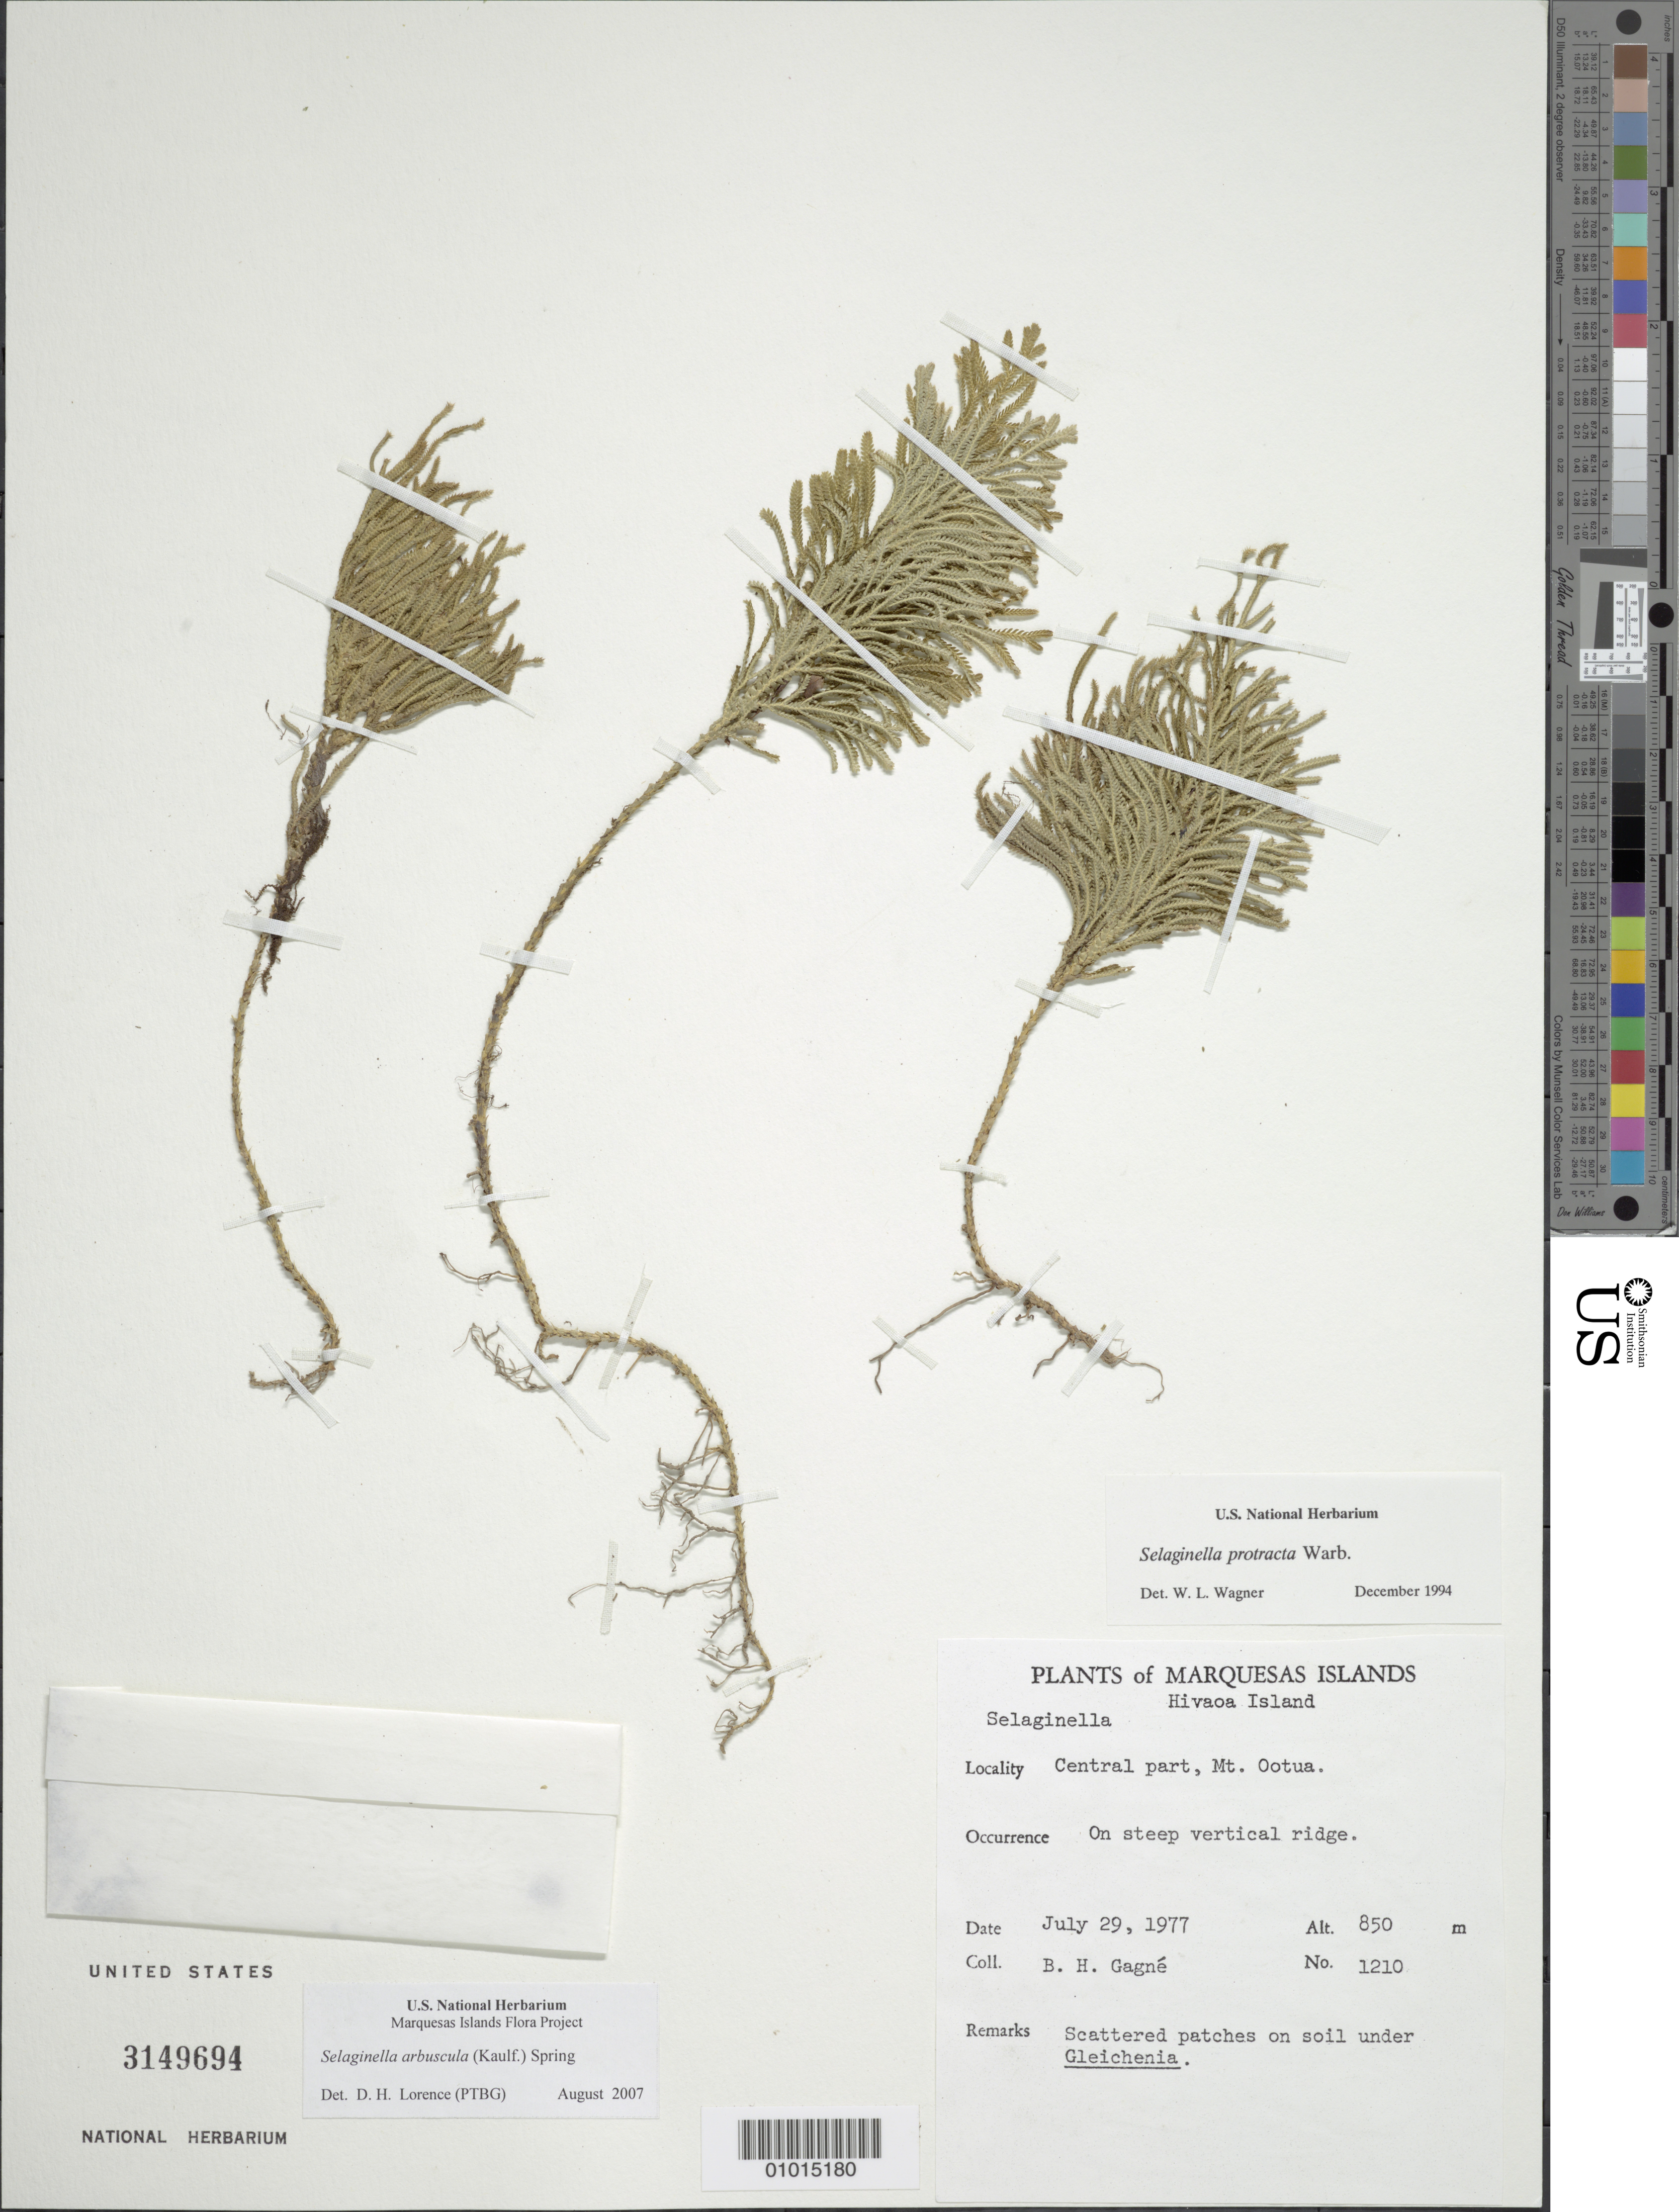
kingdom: Plantae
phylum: Tracheophyta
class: Lycopodiopsida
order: Selaginellales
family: Selaginellaceae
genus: Selaginella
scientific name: Selaginella arbuscula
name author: (Kualf.) Spring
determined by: Lorence, David H., (PTBG), National Tropical Botanical Garden (UNITED STATES)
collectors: B. H. Gagné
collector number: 1210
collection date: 1977-07-29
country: French Polynesia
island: Hiva Oa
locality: Central part, Mt. Ootua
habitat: Scattered patches on soil under Gleichenia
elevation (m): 850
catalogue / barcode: US 3149694